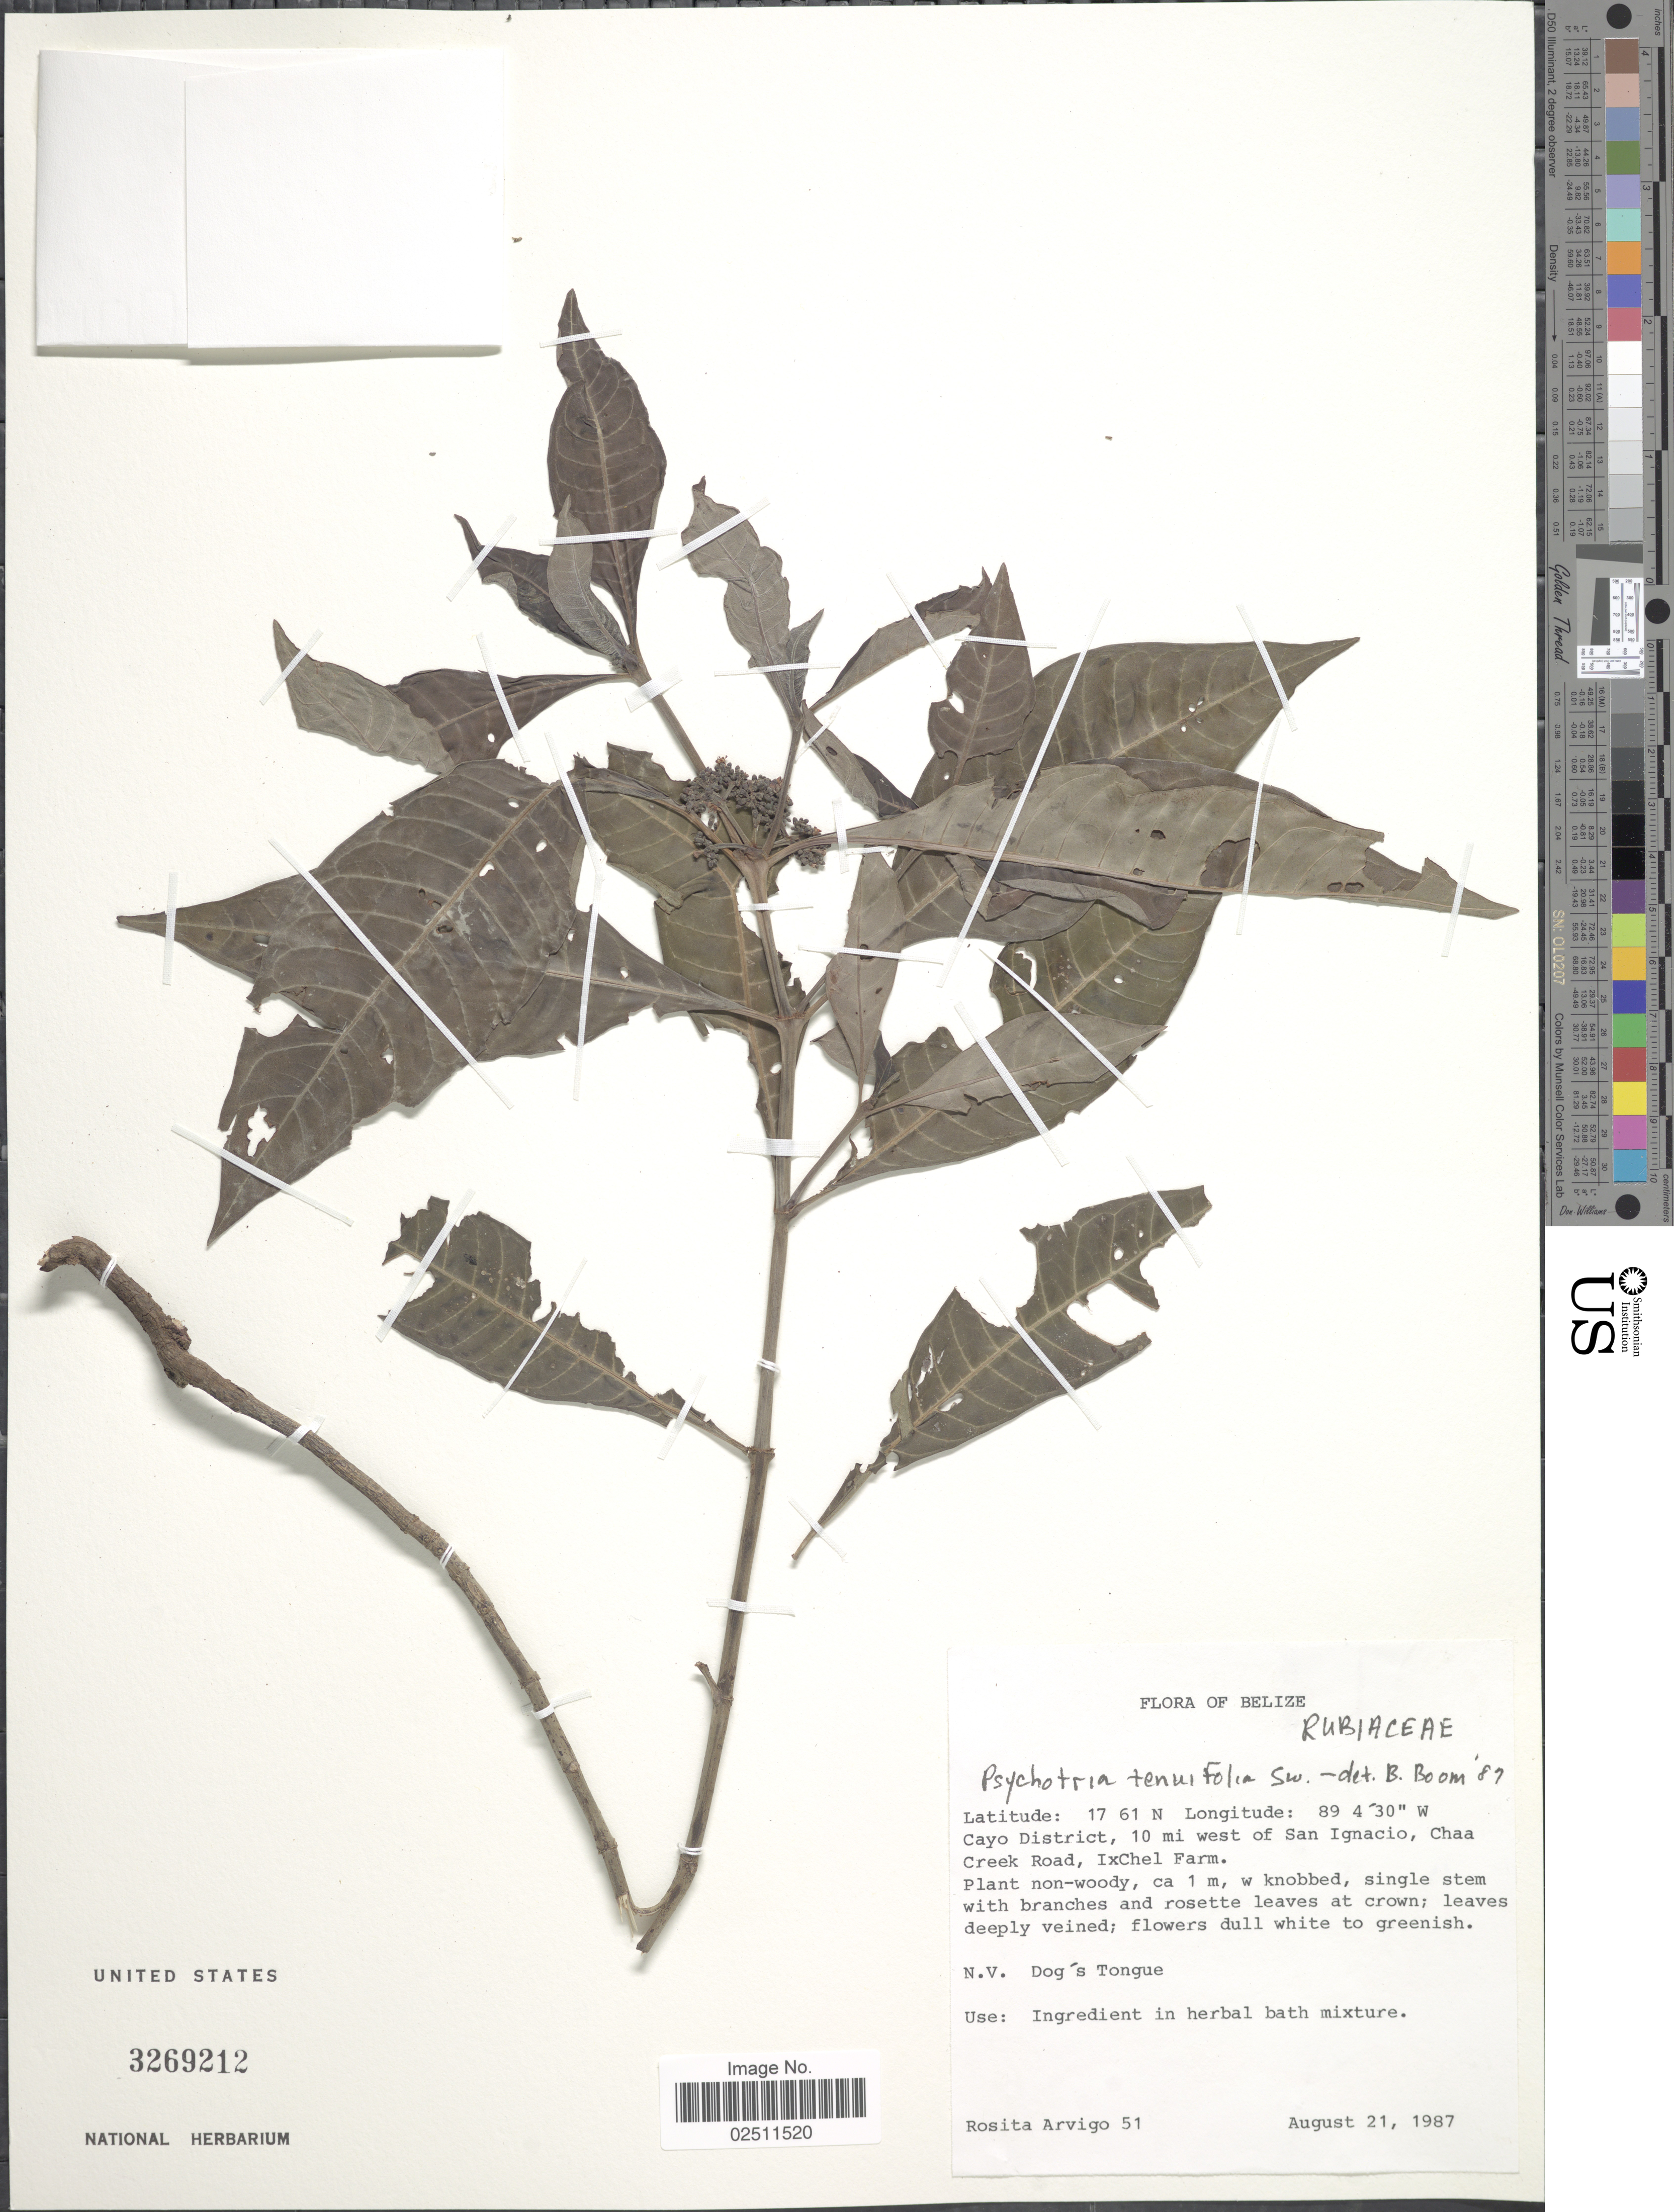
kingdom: Plantae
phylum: Tracheophyta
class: Magnoliopsida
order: Gentianales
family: Rubiaceae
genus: Psychotria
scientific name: Psychotria tenuifolia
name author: Sw.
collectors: R. Arvigo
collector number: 51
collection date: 1987-08-21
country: Belize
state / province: Cayo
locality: Cayo District, 10 mi west of San Ignacio, Chaa Creek Road, IxChel Farm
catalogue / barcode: US 3269212